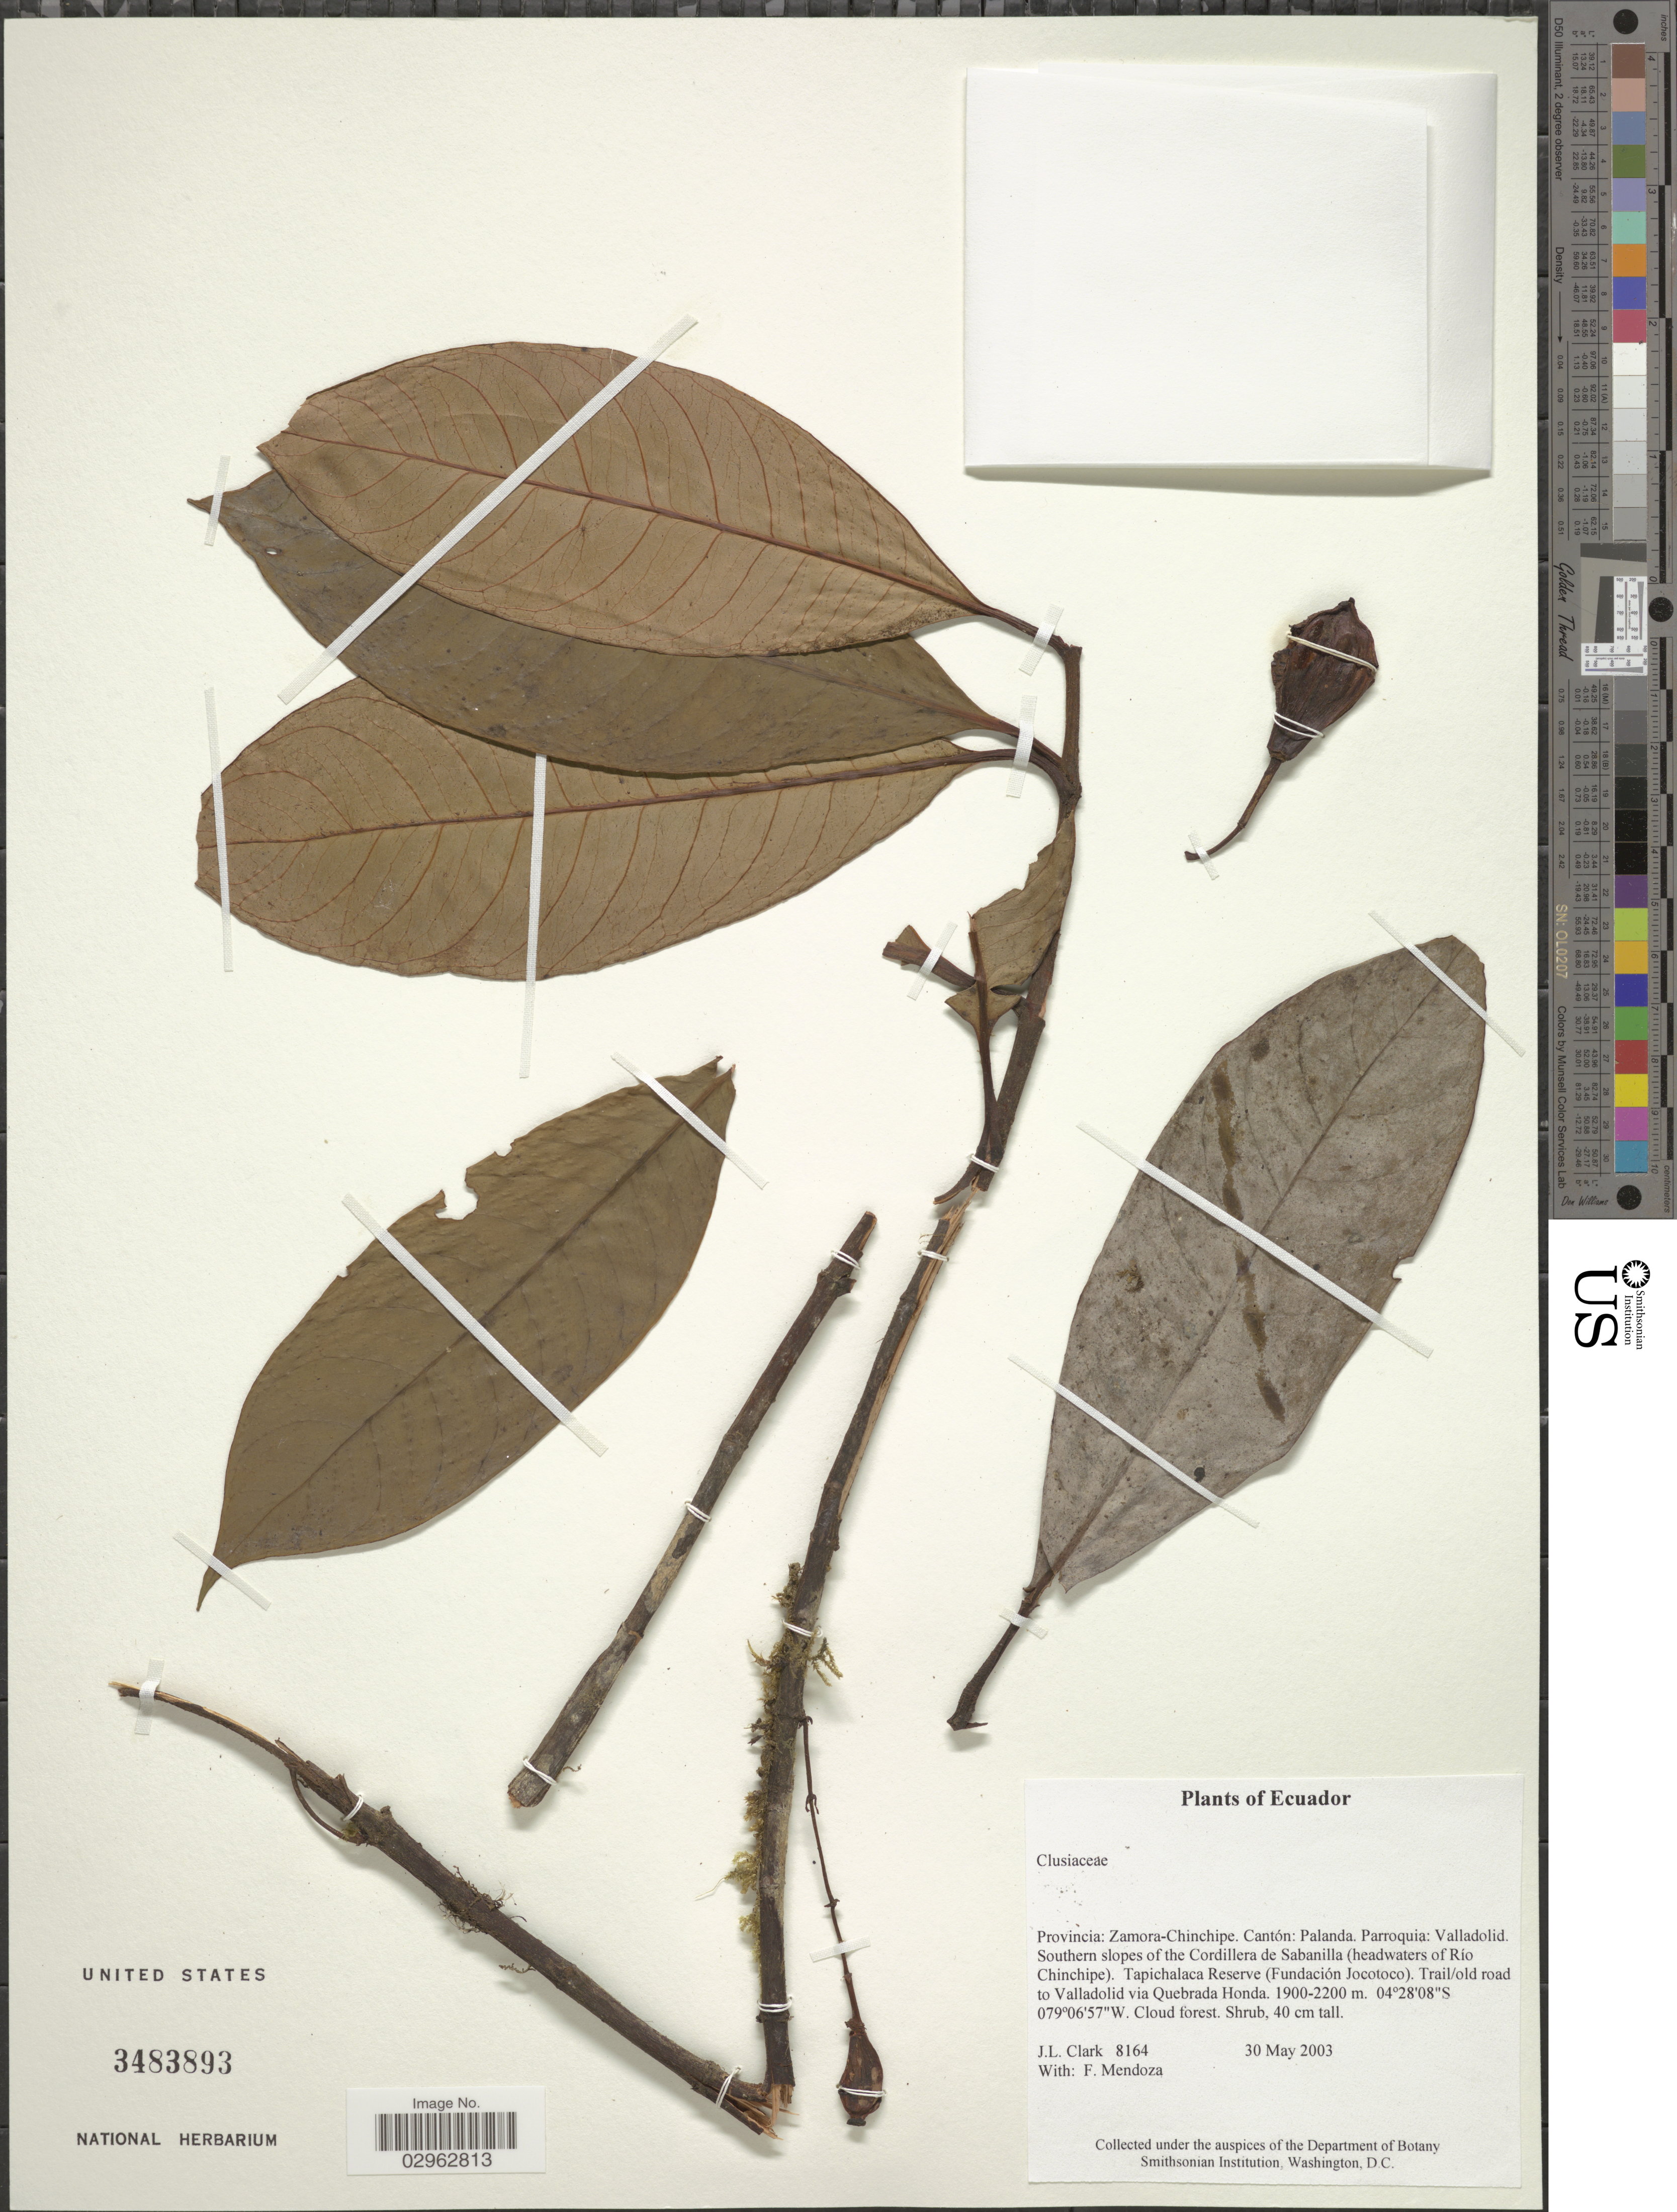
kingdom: Plantae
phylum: Tracheophyta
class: Magnoliopsida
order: Malpighiales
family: Clusiaceae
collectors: J. L. Clark & F. Mendoza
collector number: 8164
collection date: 2003-05-30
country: Ecuador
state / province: Zamora-Chinchipe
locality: Cantón: Palanda. Parroquia: Valladolid. Southern slopes of the Cordillera de Sabanilla (headwaters of Río Chinchipe). Tapichalaca Reserve (Fundación Jocotoco). Trail/ old road to Valladolid via Quebrada Honda.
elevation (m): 1900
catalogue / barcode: US 3483893